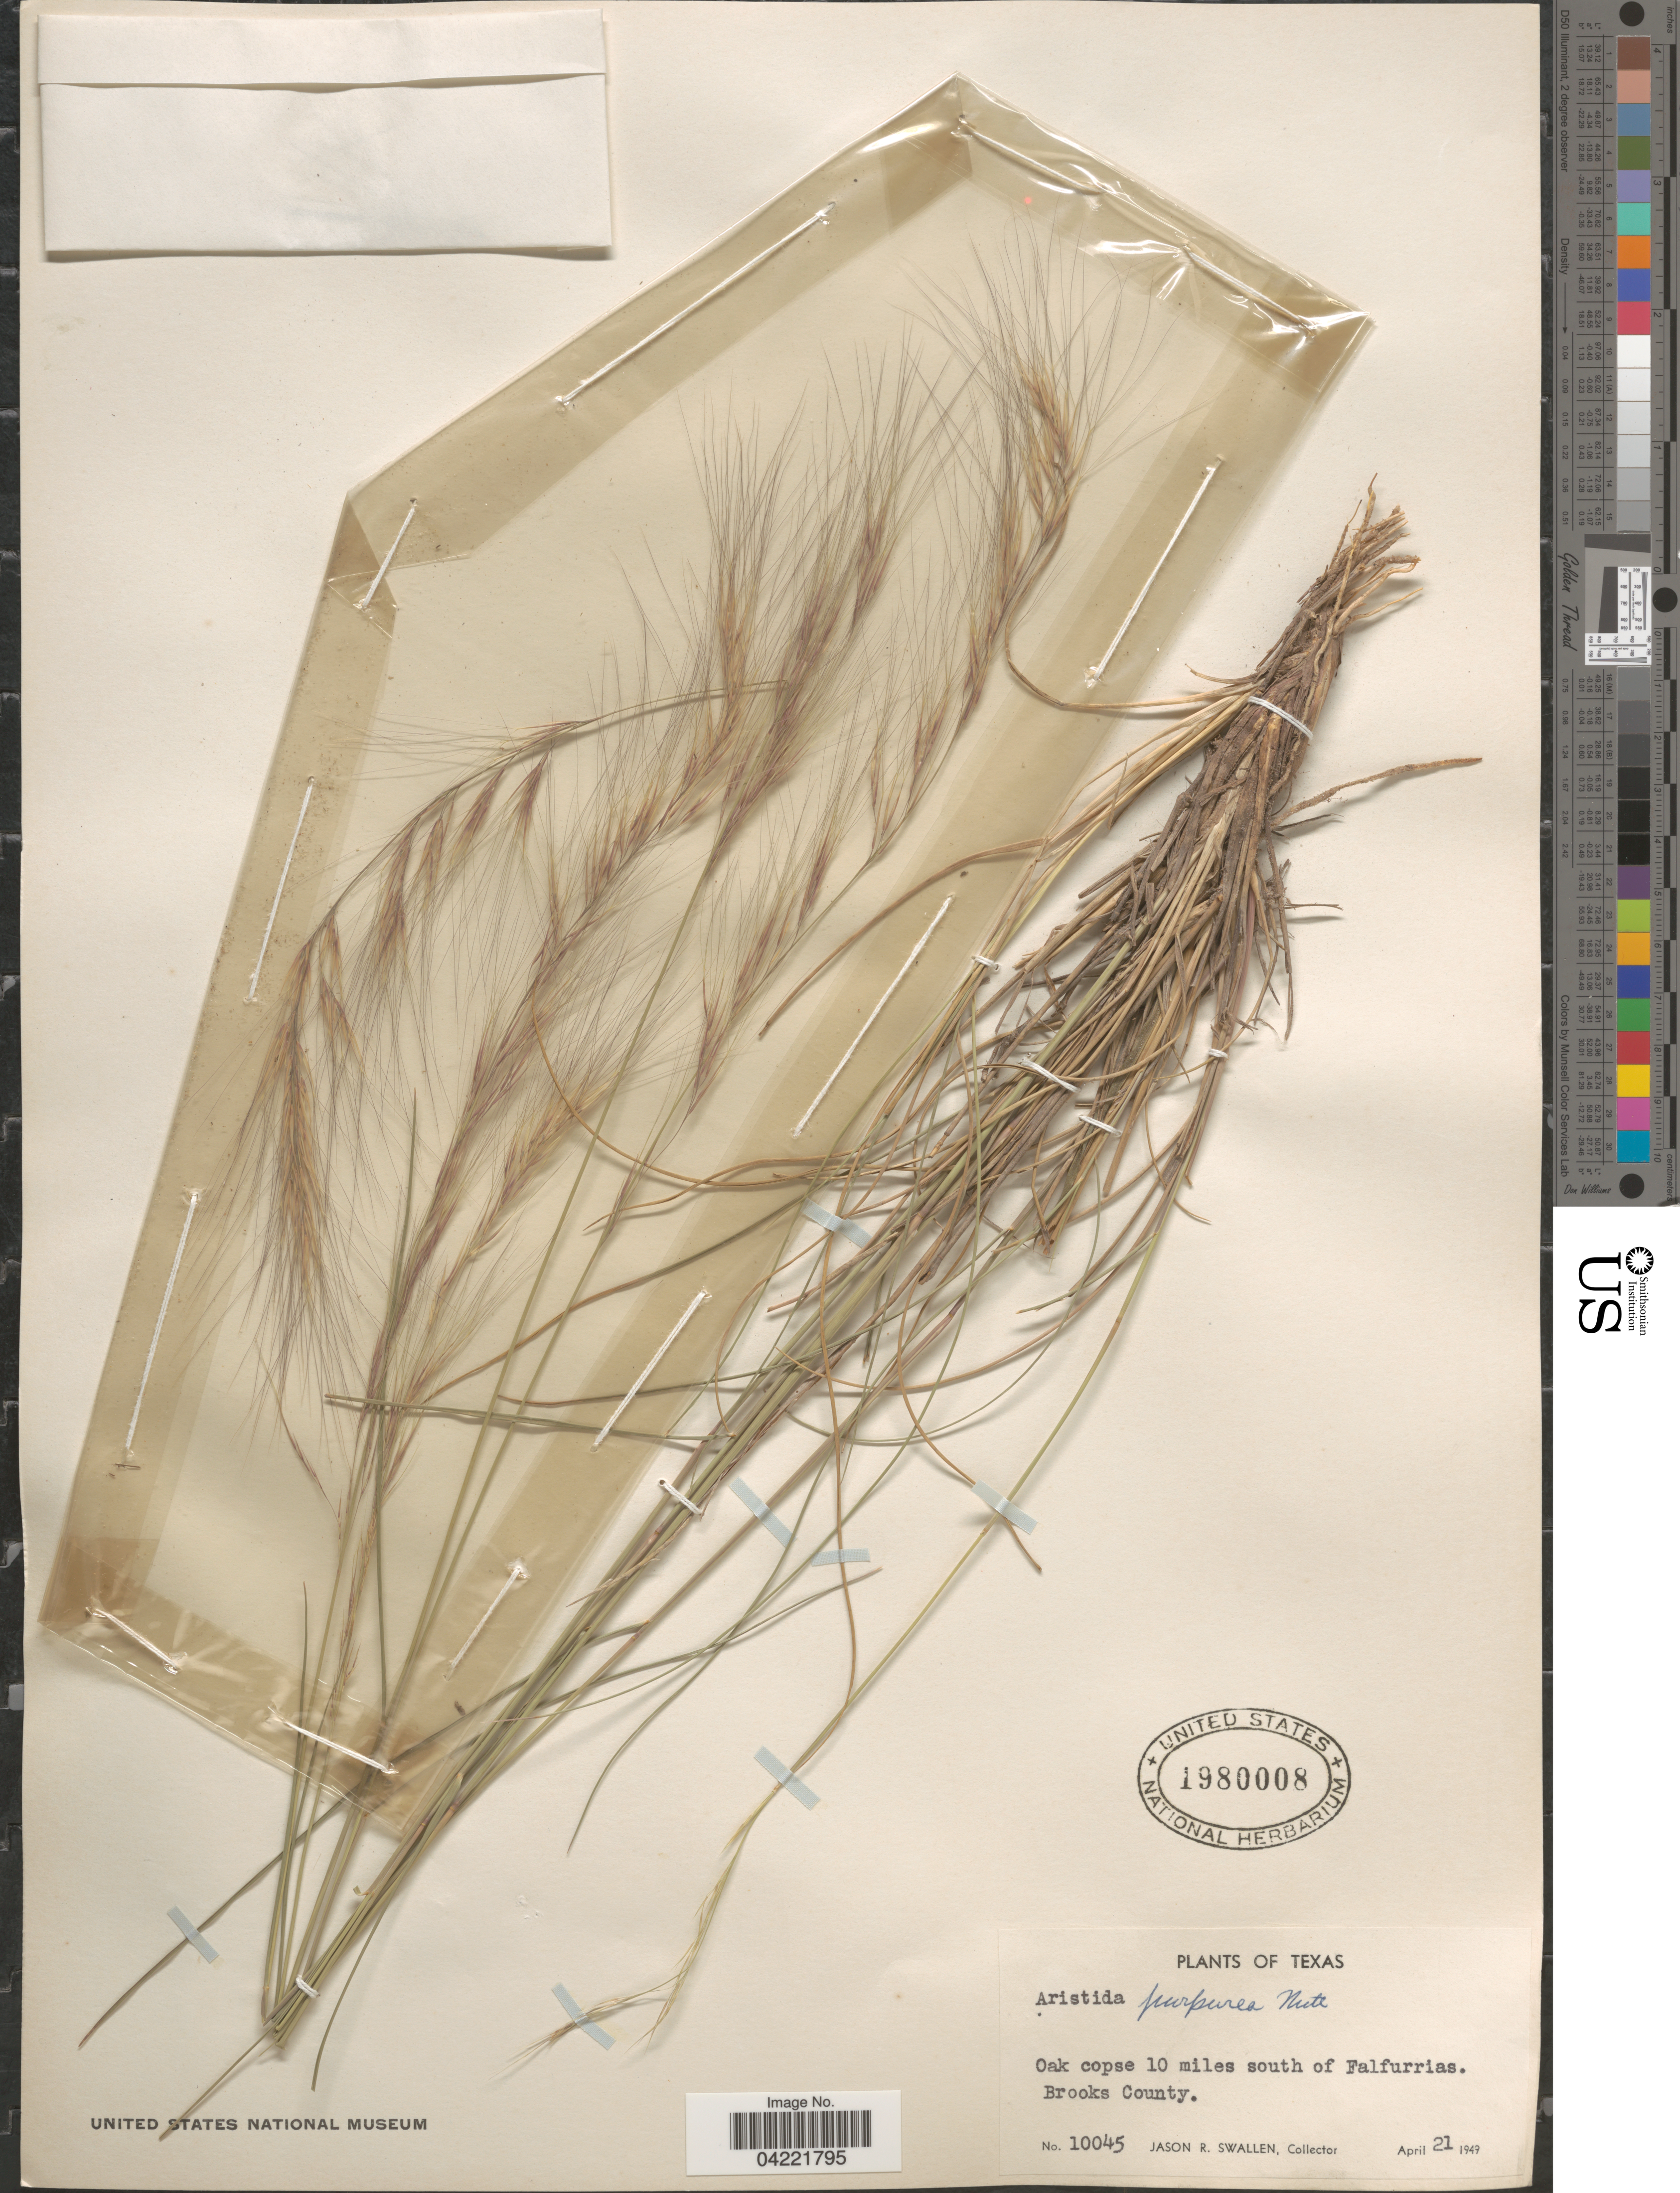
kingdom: Plantae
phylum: Tracheophyta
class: Liliopsida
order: Poales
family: Poaceae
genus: Aristida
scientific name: Aristida purpurea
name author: Nutt.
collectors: J. R. Swallen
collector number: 10045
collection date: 1949-04-21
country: United States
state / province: Texas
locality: Oak copse 10 miles south of Falfurrias. Brooks County.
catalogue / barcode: US 1980008